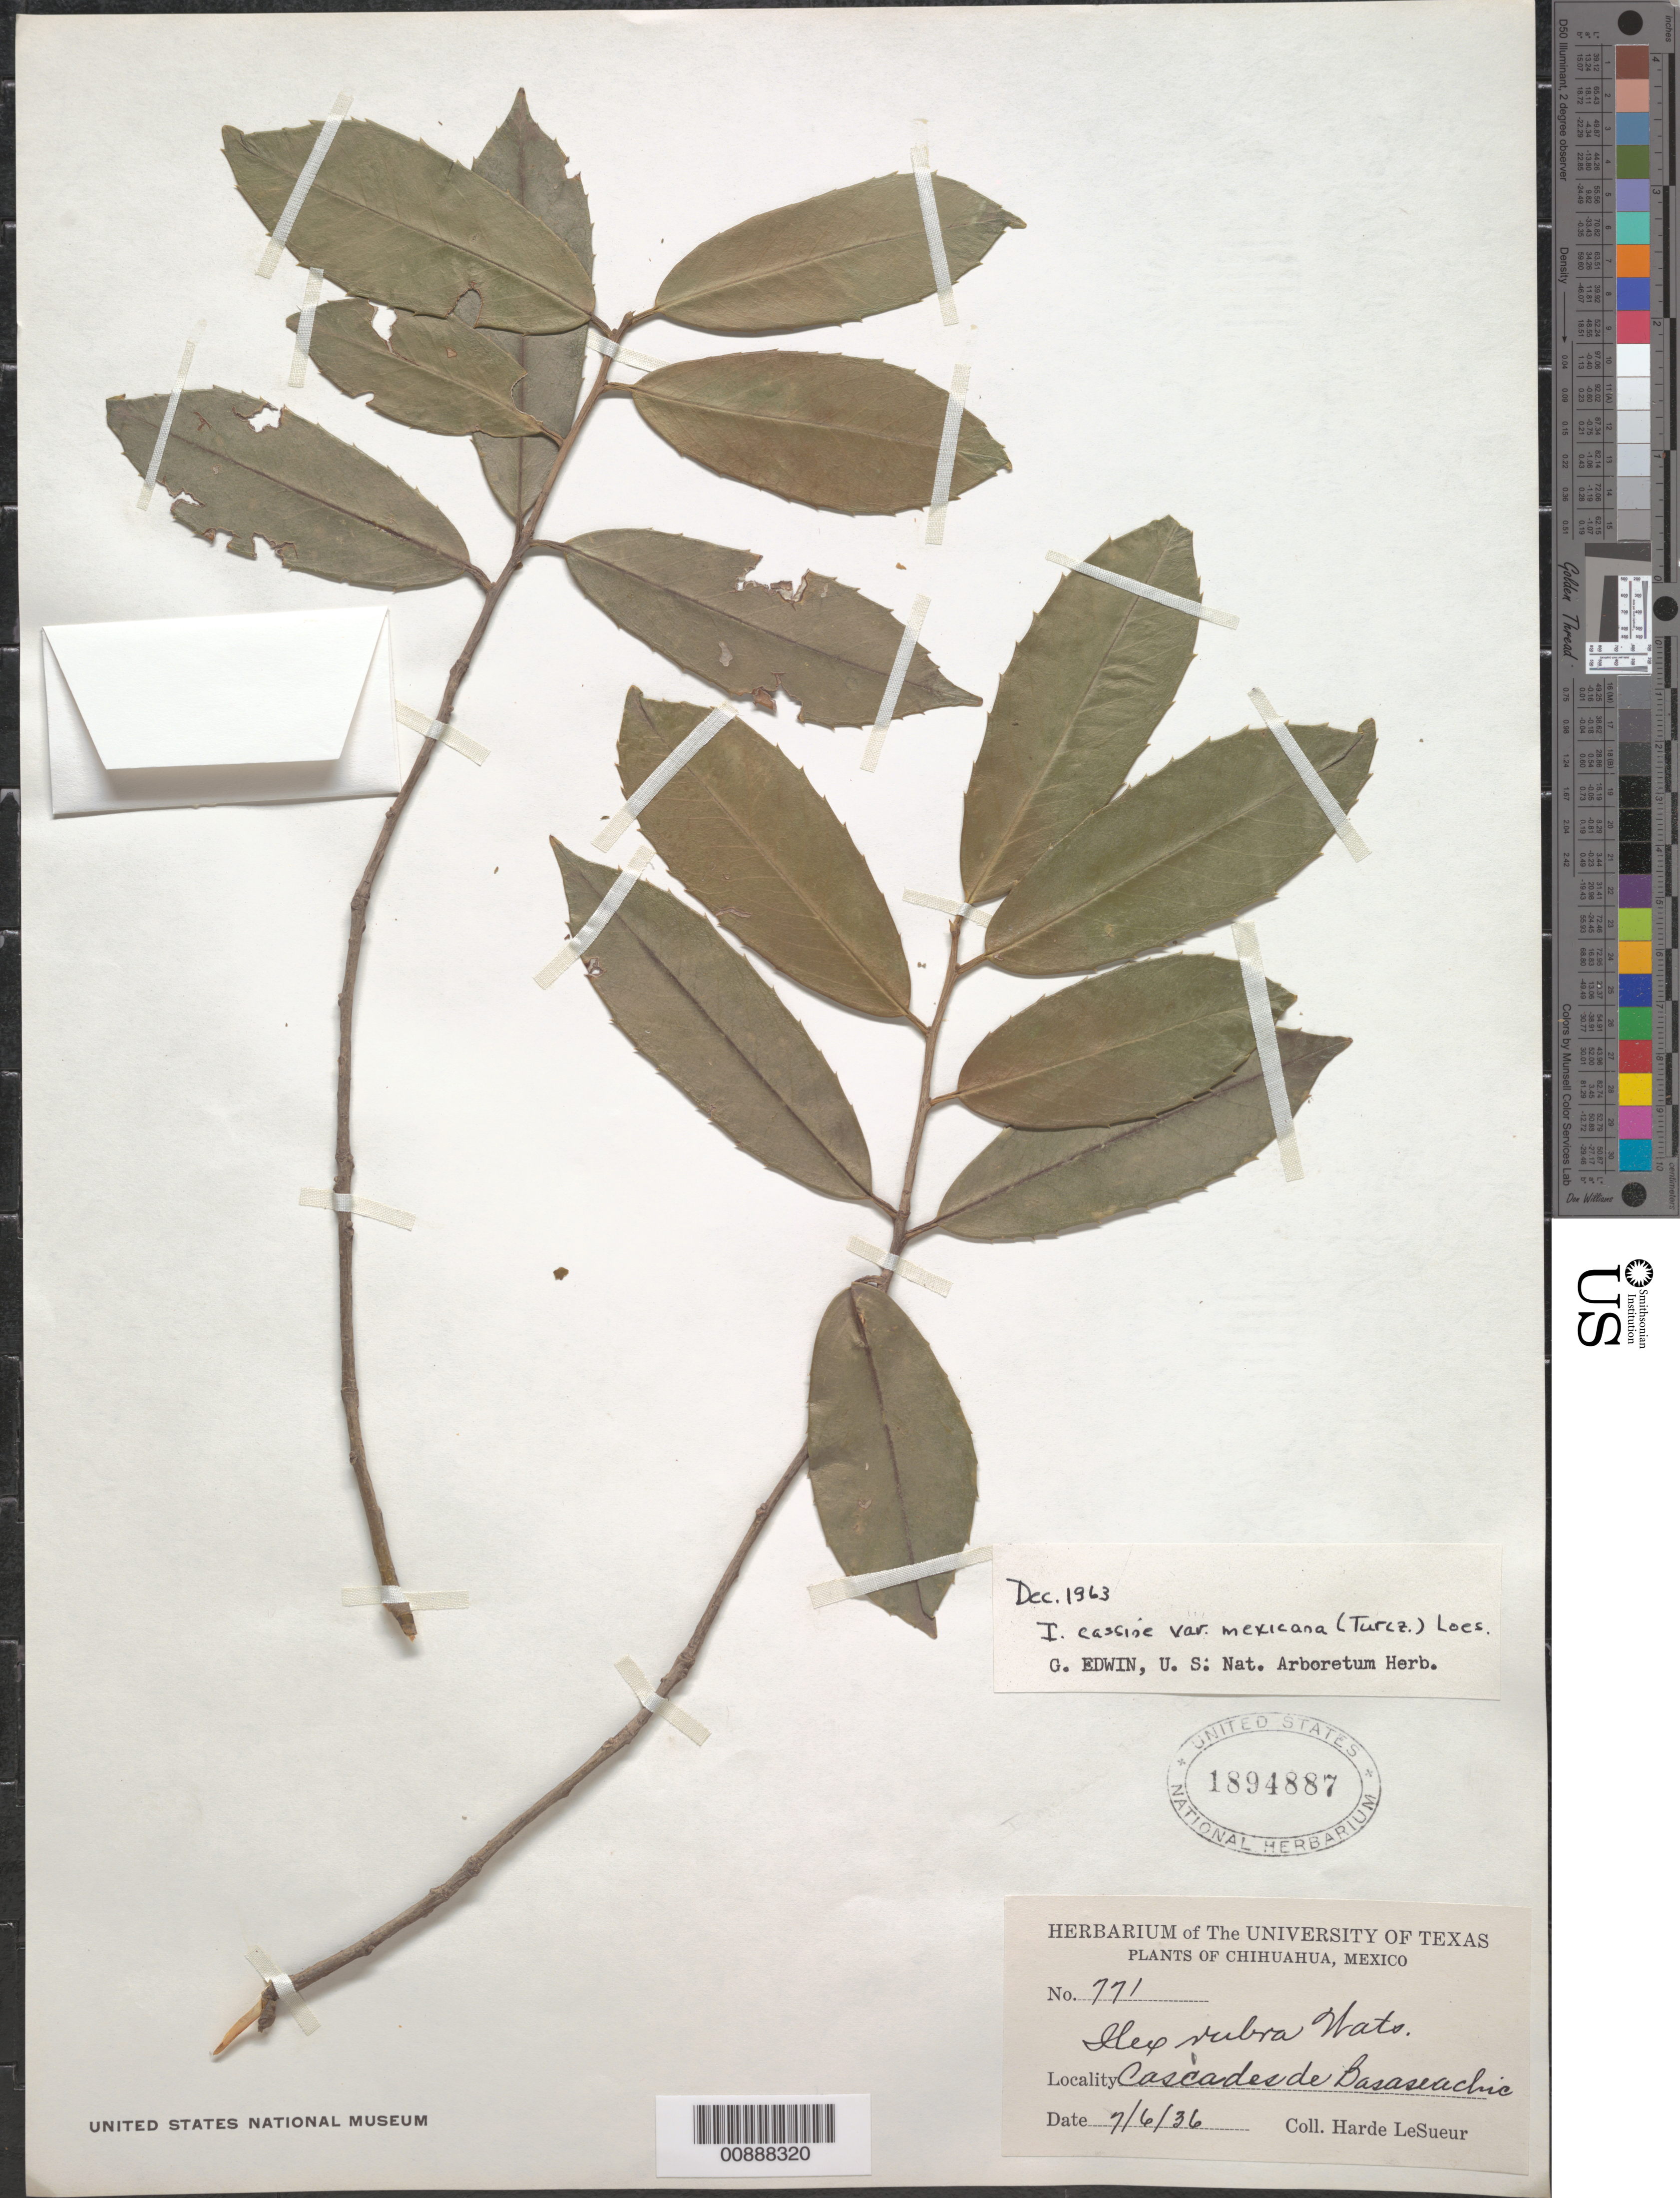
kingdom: Plantae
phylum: Tracheophyta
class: Magnoliopsida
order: Aquifoliales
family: Aquifoliaceae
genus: Ilex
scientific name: Ilex cassine var. mexicana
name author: (Walter) Sarg.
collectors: D. H. LeSueur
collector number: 771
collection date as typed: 06 Jul 1936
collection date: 1936-07-06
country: Mexico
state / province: Chihuahua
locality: Cascadas de Basaseachic, Chihuahua.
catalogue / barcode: US 1894887